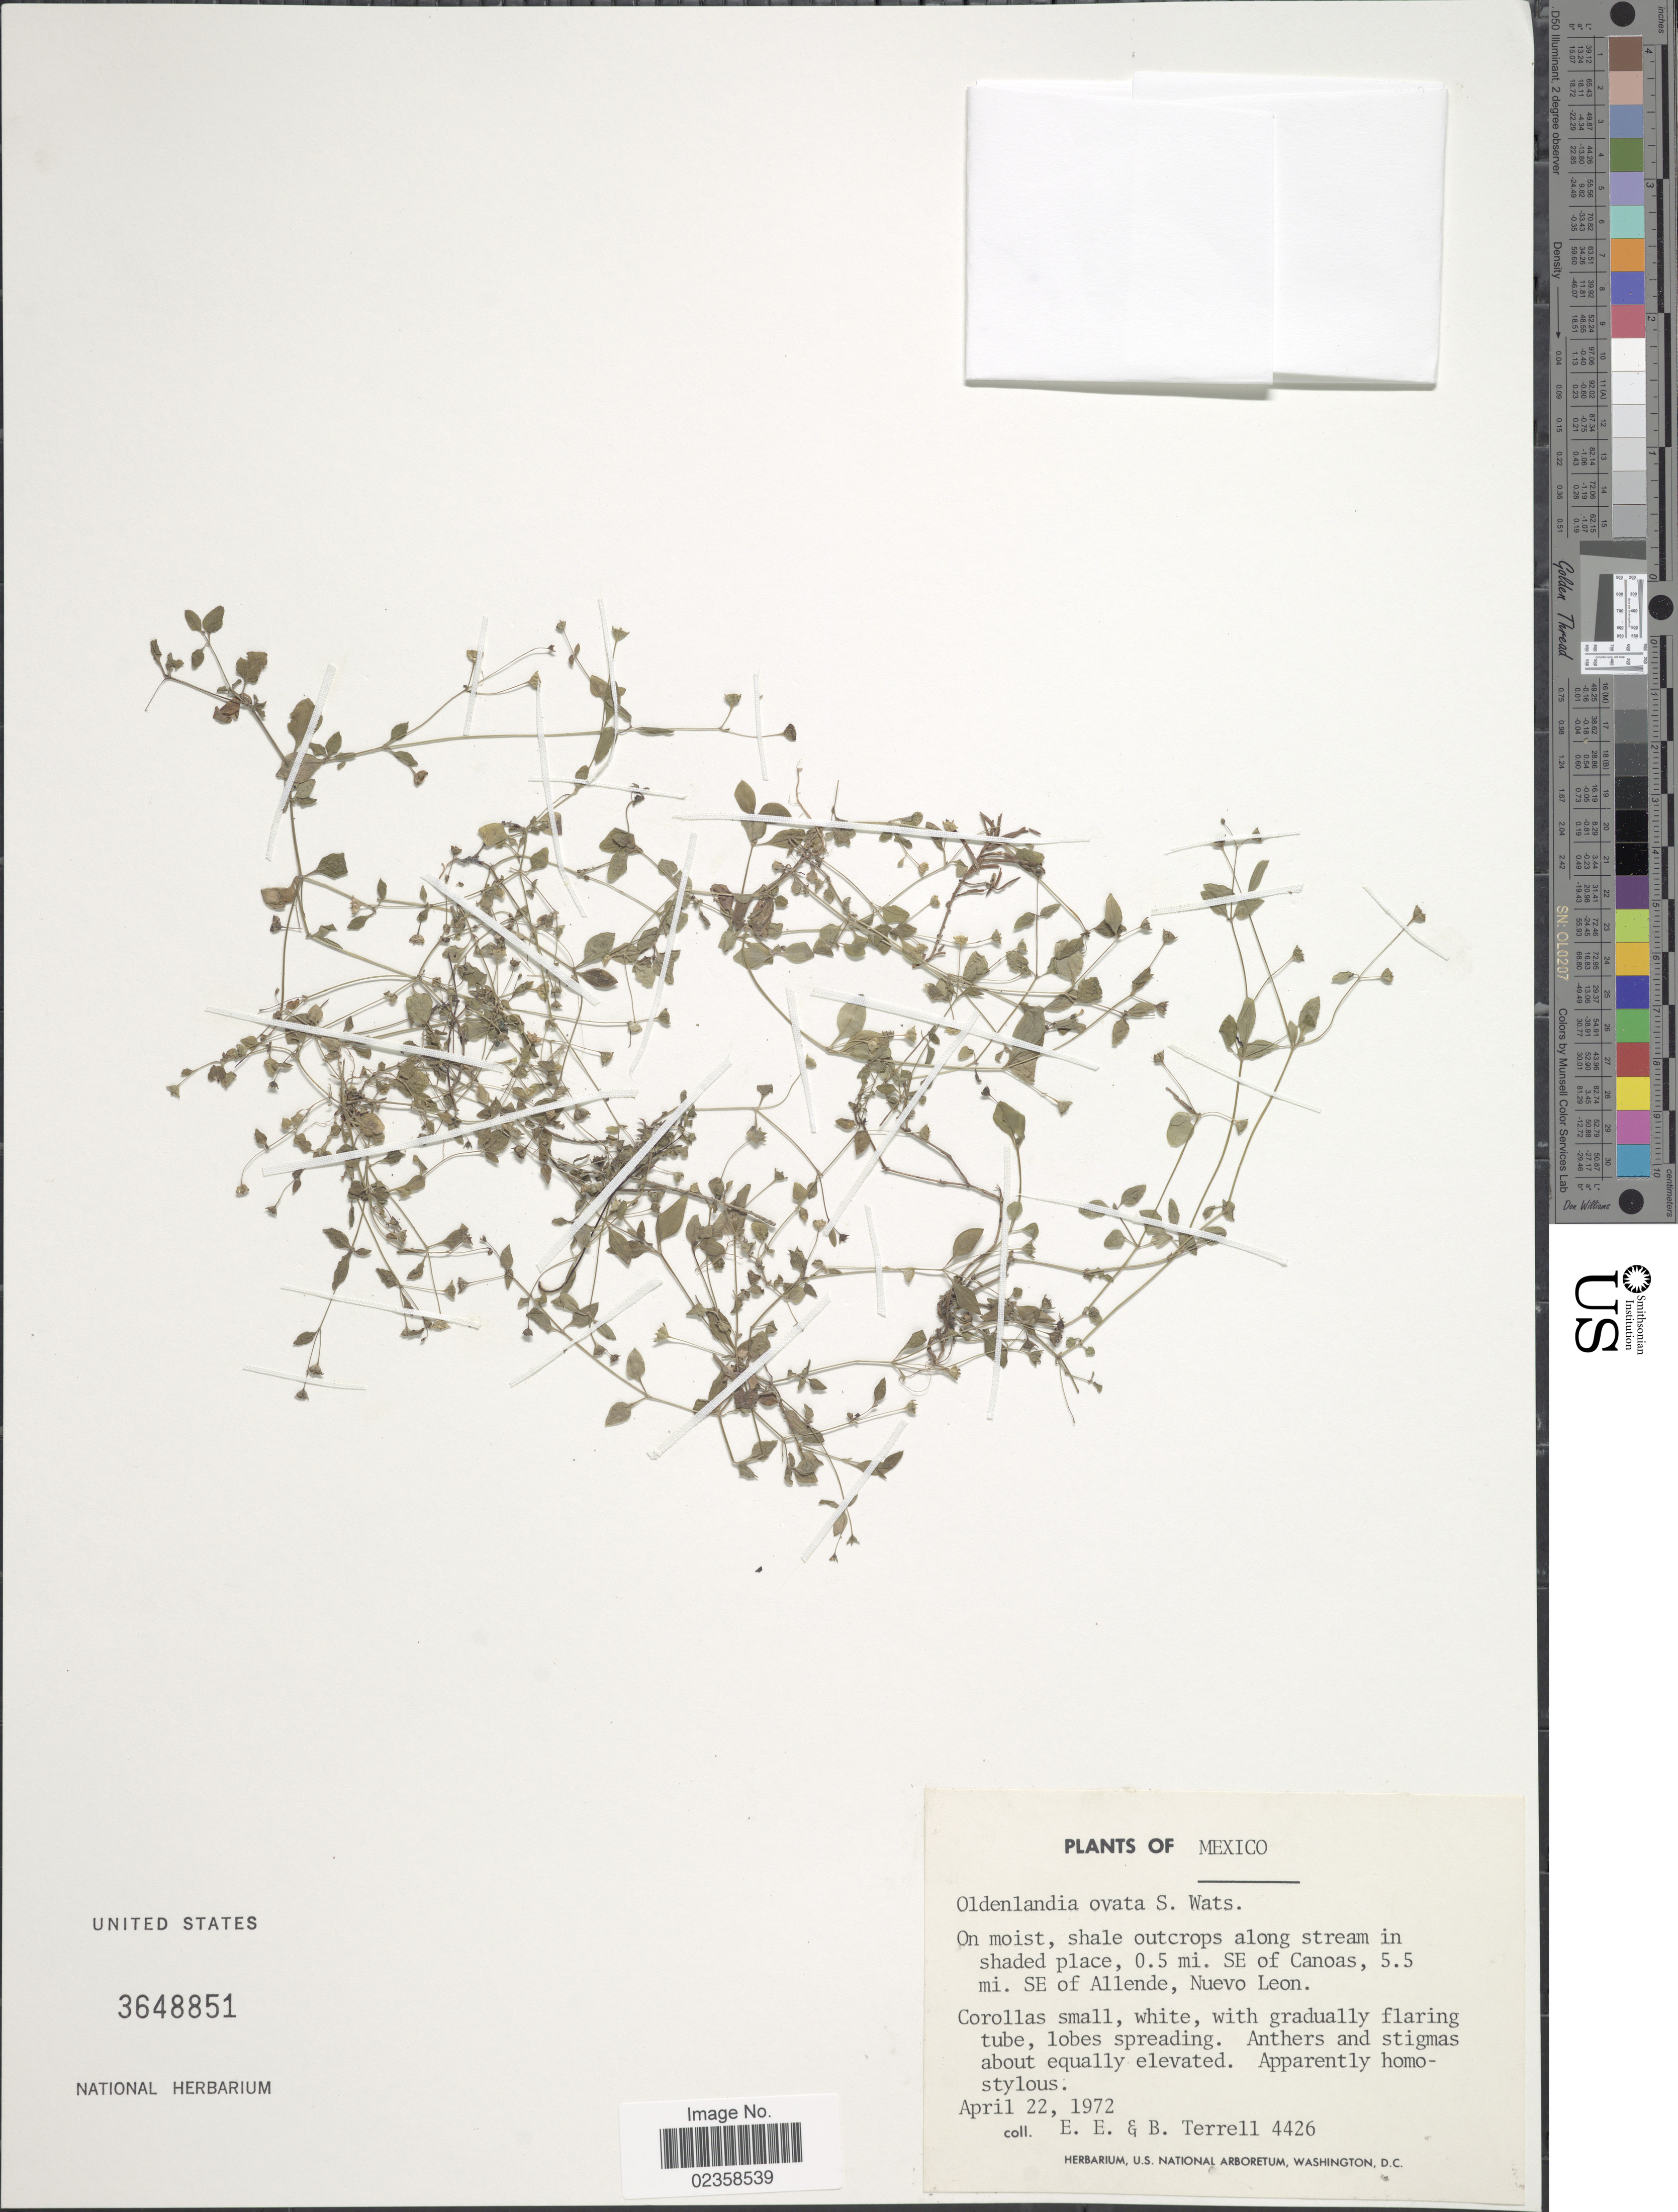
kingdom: Plantae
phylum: Tracheophyta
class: Magnoliopsida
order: Gentianales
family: Rubiaceae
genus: Oldenlandia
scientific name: Oldenlandia ovata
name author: S. Watson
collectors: E. E. Terrell & B. Terrell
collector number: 4426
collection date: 1972-04-22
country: Mexico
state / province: Nuevo León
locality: On moist, shale outcrops along stream in shaded place, 0.5 mi. SE of Canoas, 5.5 mi. SE of Allende, Nuevo Leon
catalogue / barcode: US 3648851